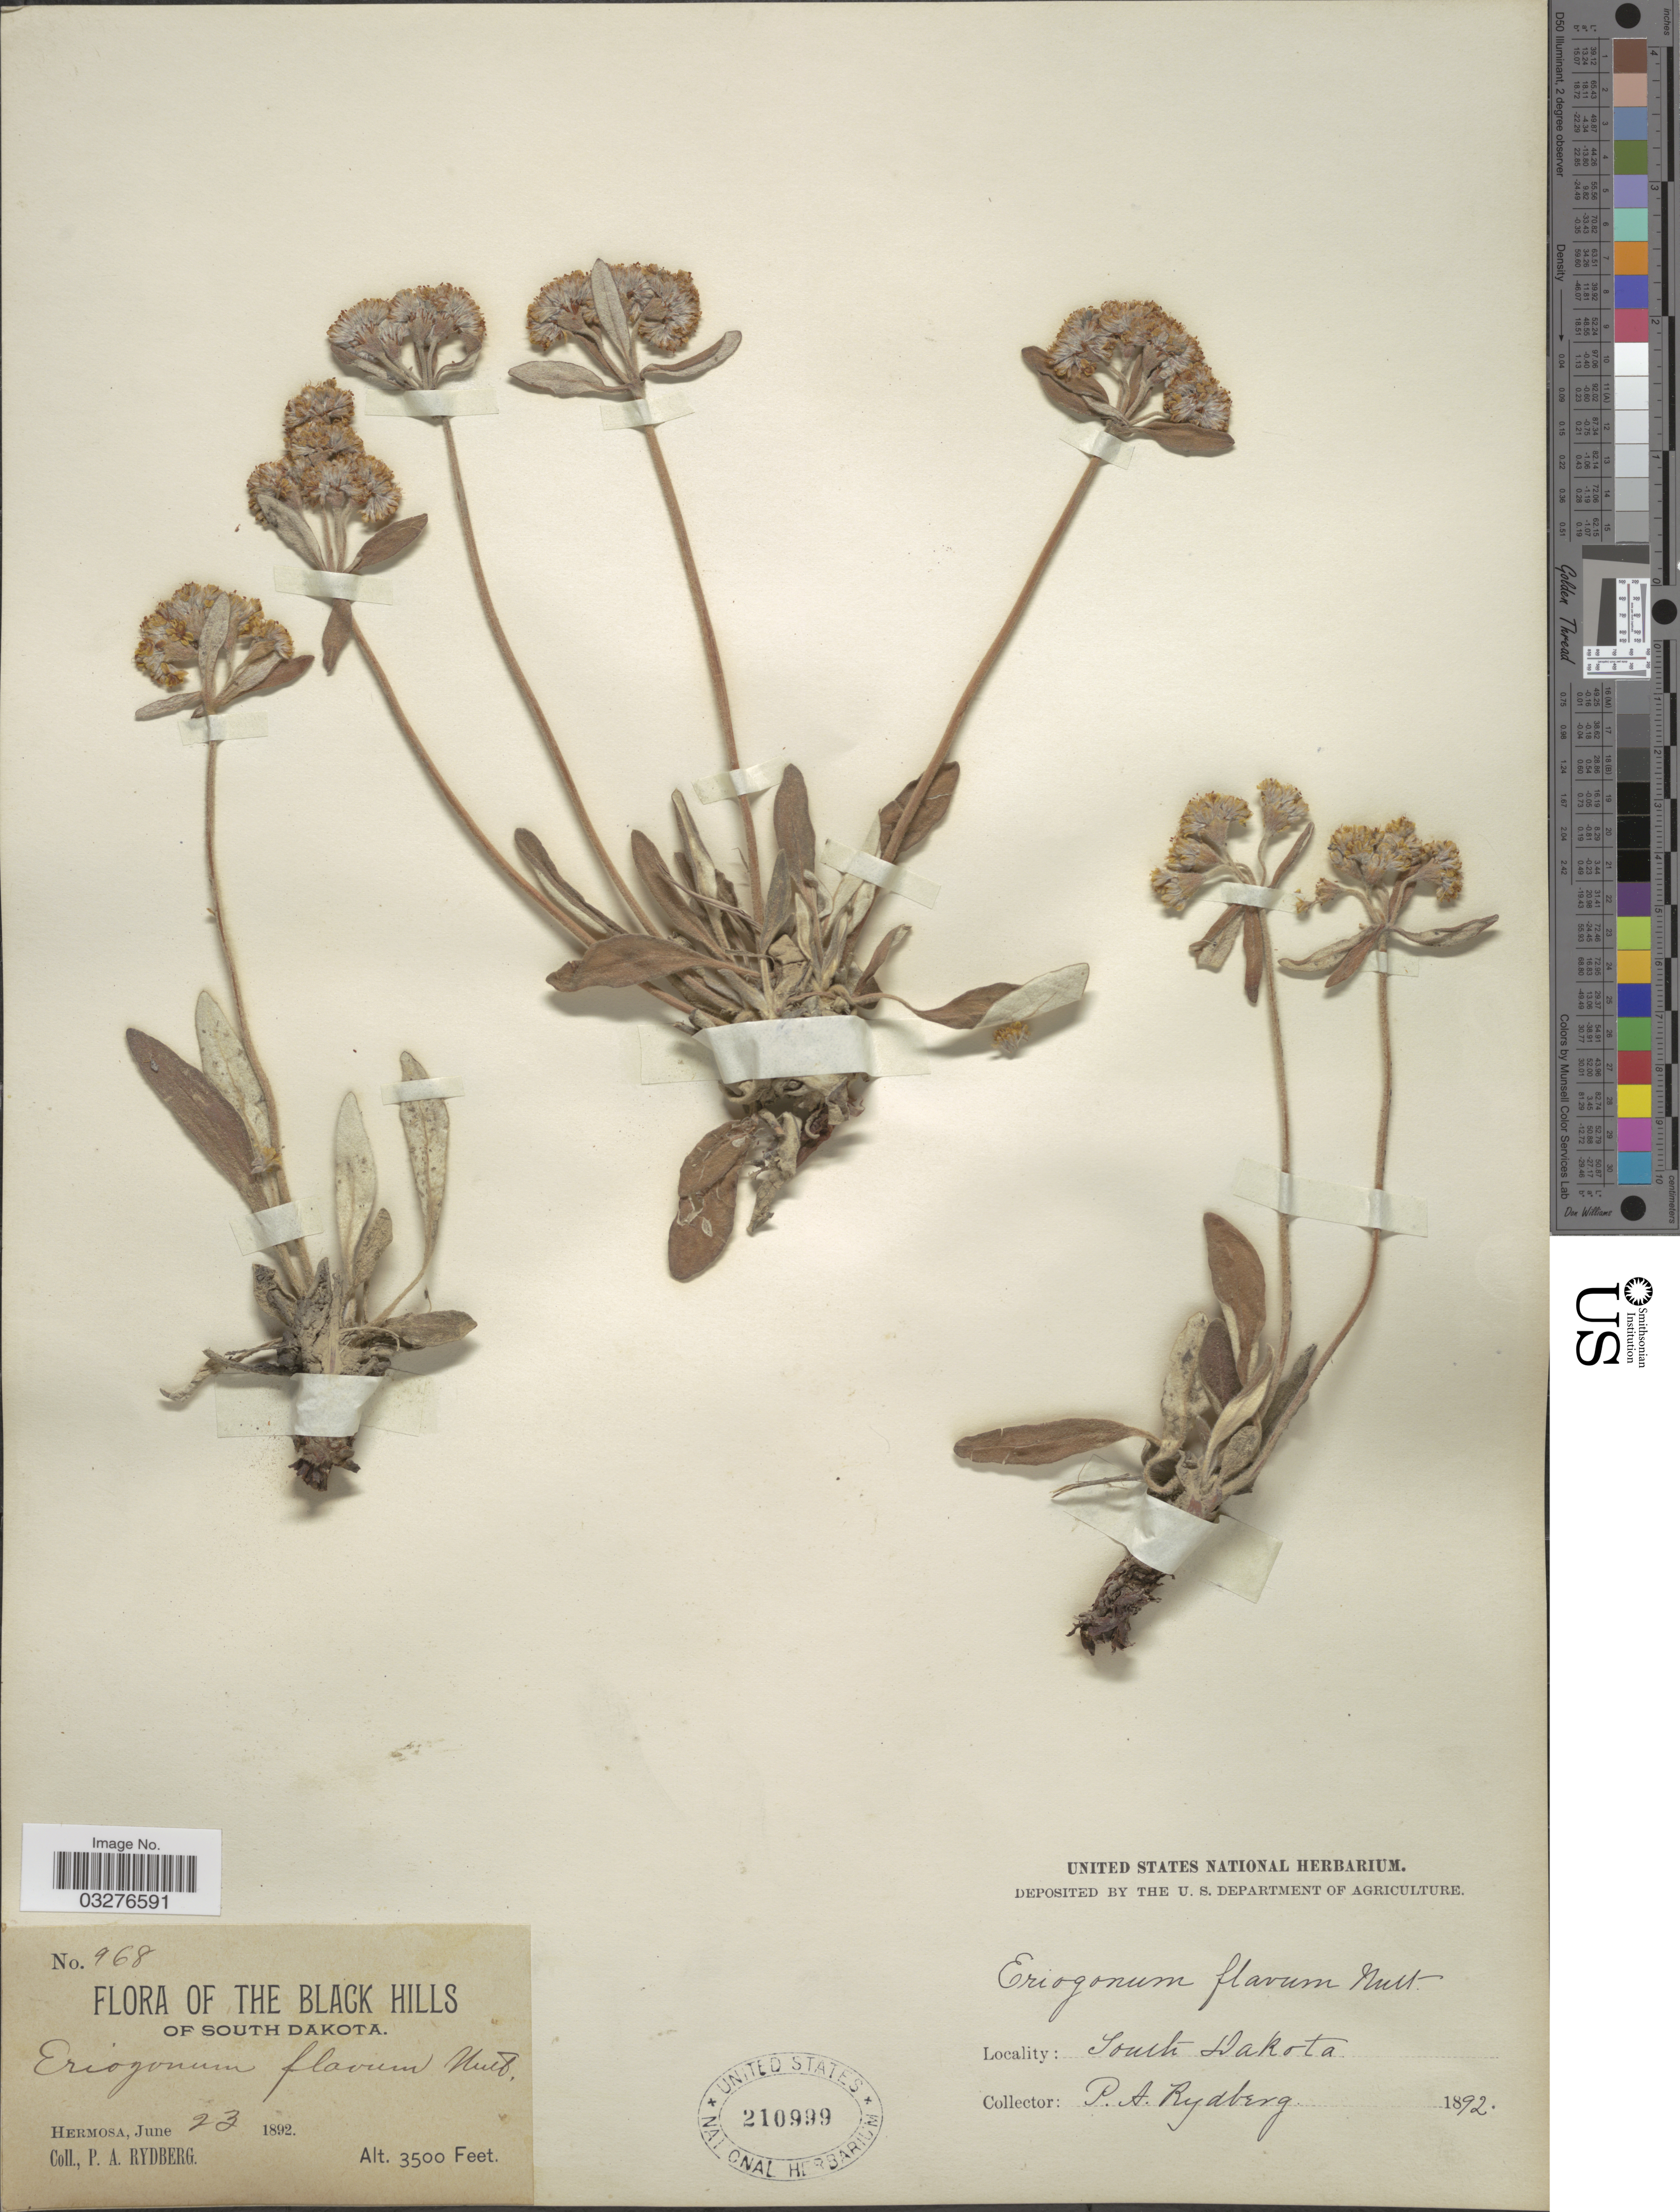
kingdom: Plantae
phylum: Tracheophyta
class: Magnoliopsida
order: Caryophyllales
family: Polygonaceae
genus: Eriogonum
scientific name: Eriogonum flavum var. flavum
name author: Nutt. ex Benth.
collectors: P. A. Rydberg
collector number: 968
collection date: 1892-06-23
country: United States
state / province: South Dakota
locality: The Black Hills, Hermosa.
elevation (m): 1067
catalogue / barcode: US 210999